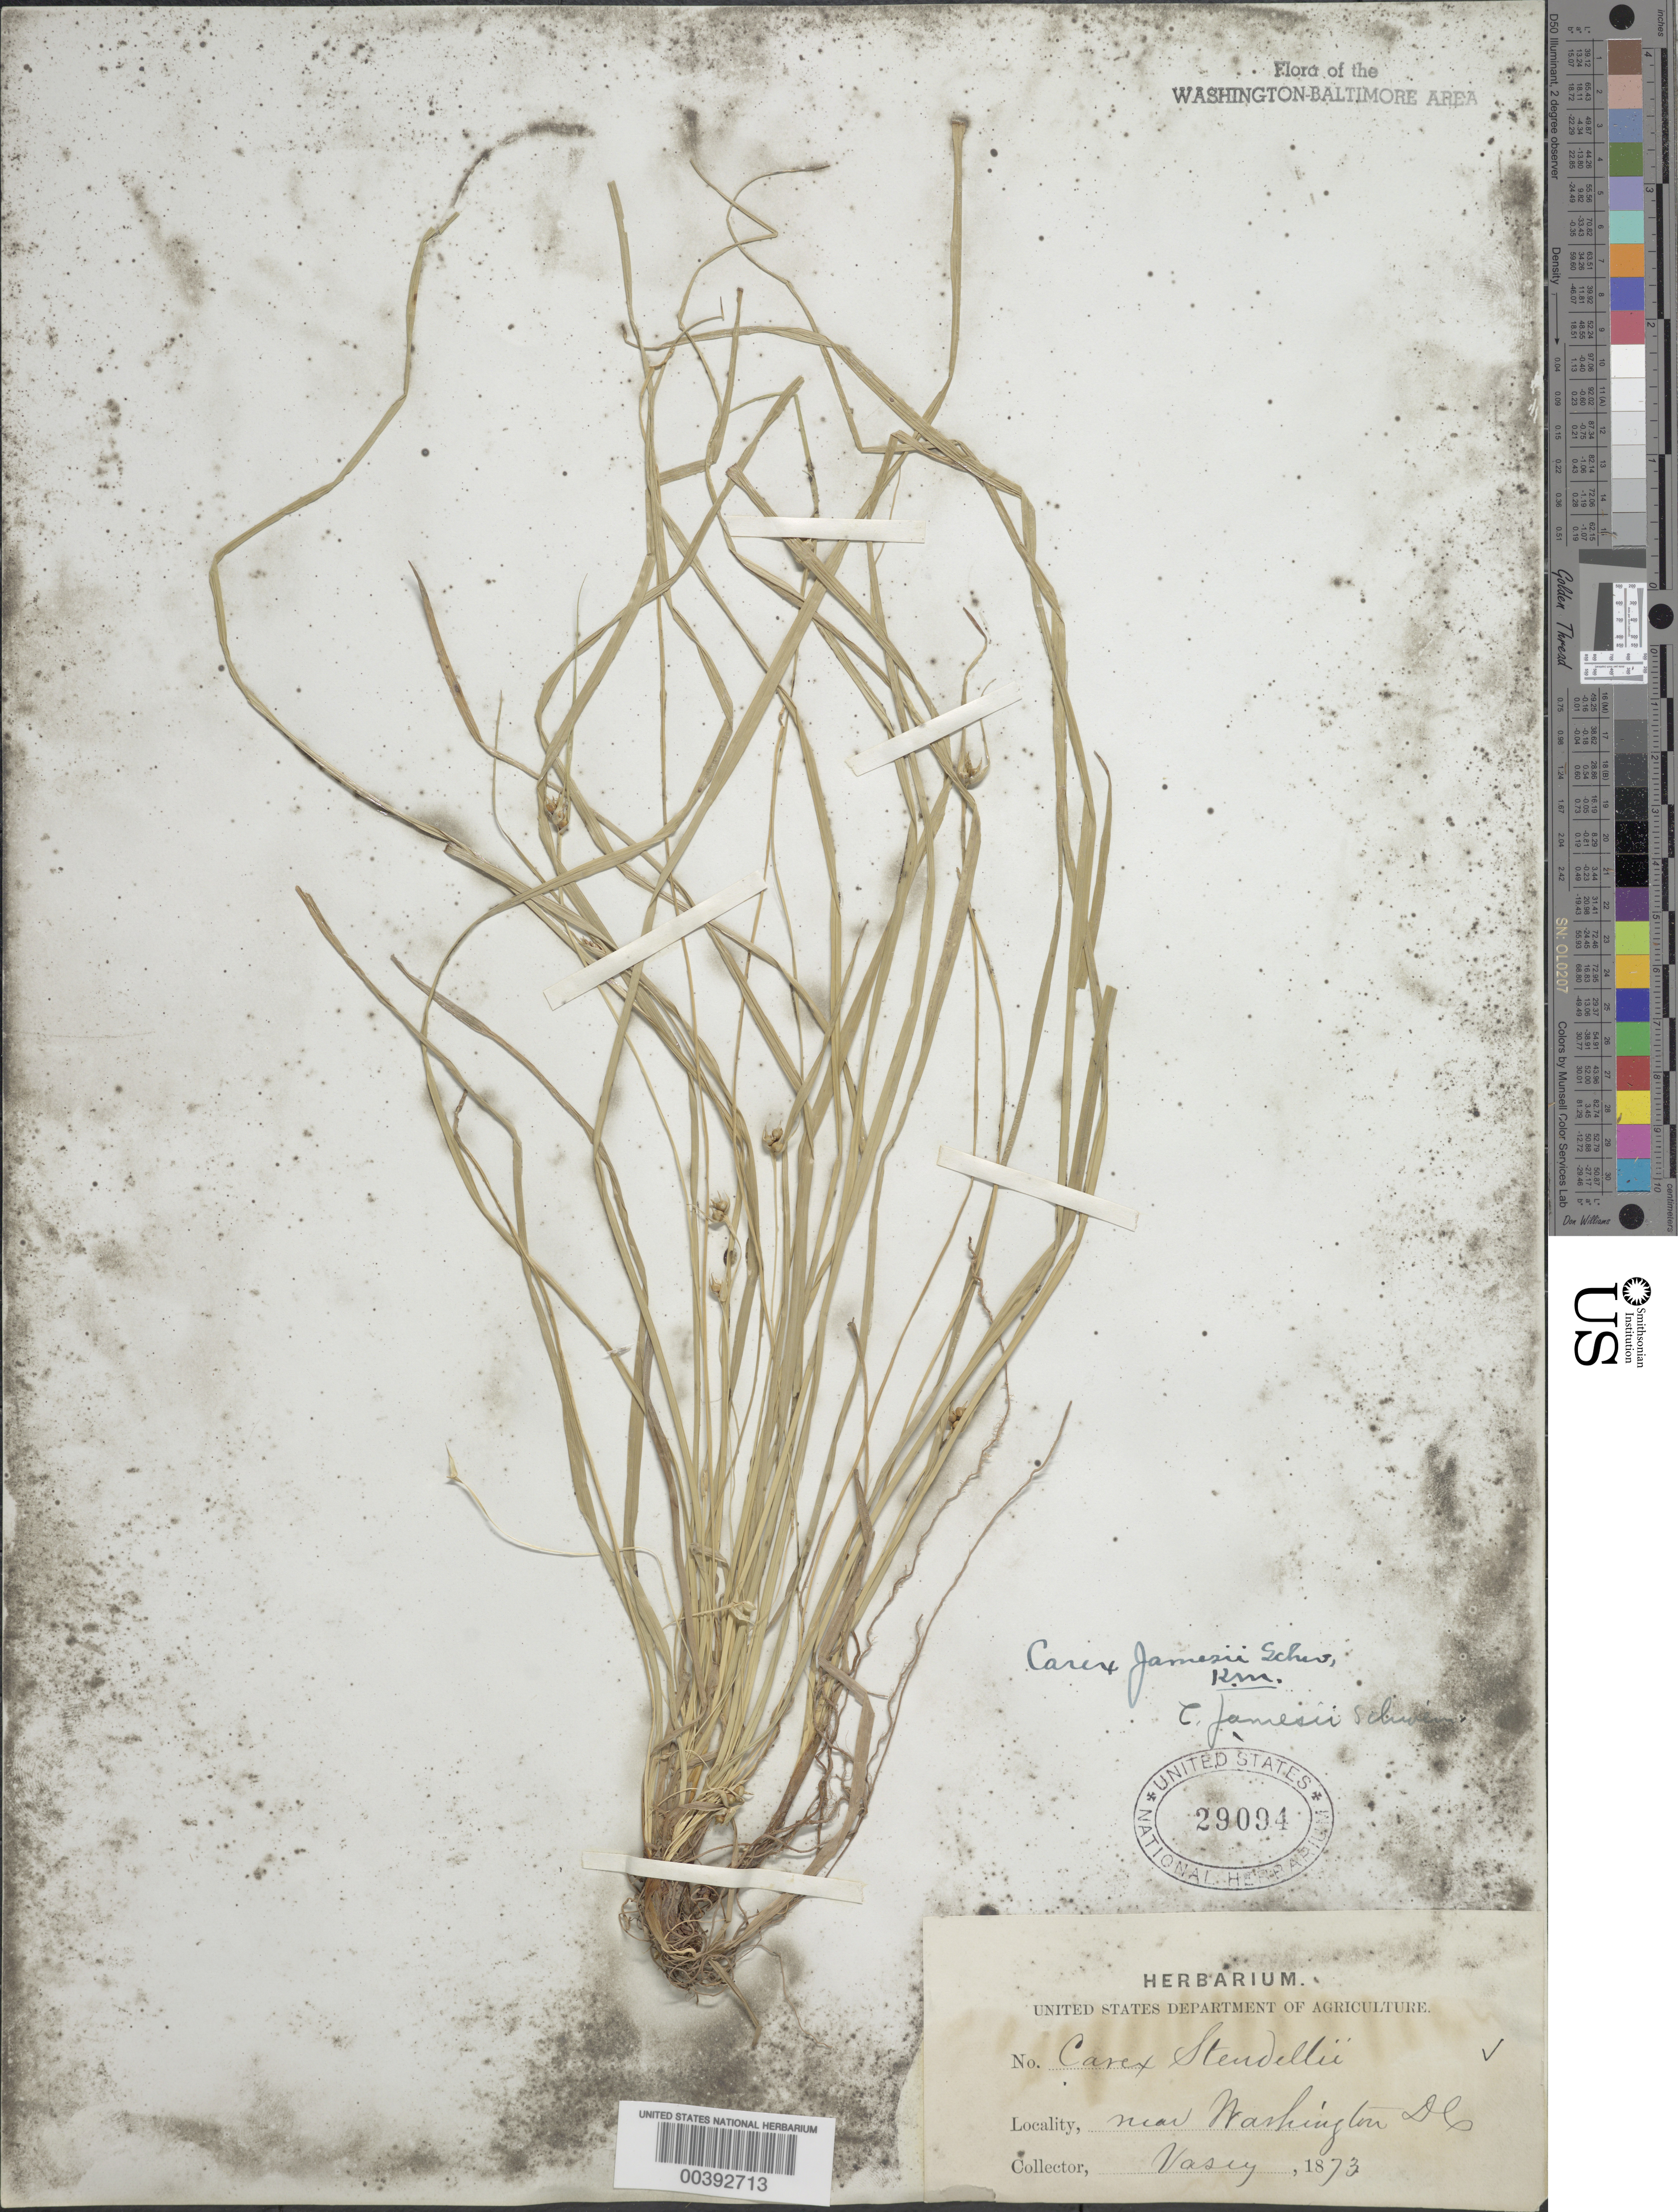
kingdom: Plantae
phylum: Tracheophyta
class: Liliopsida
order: Poales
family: Cyperaceae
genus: Carex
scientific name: Carex jamesii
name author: Schwein.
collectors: G. Vasey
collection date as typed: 1873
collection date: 1873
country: United States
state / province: District of Columbia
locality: DC vicinity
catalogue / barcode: US 29094